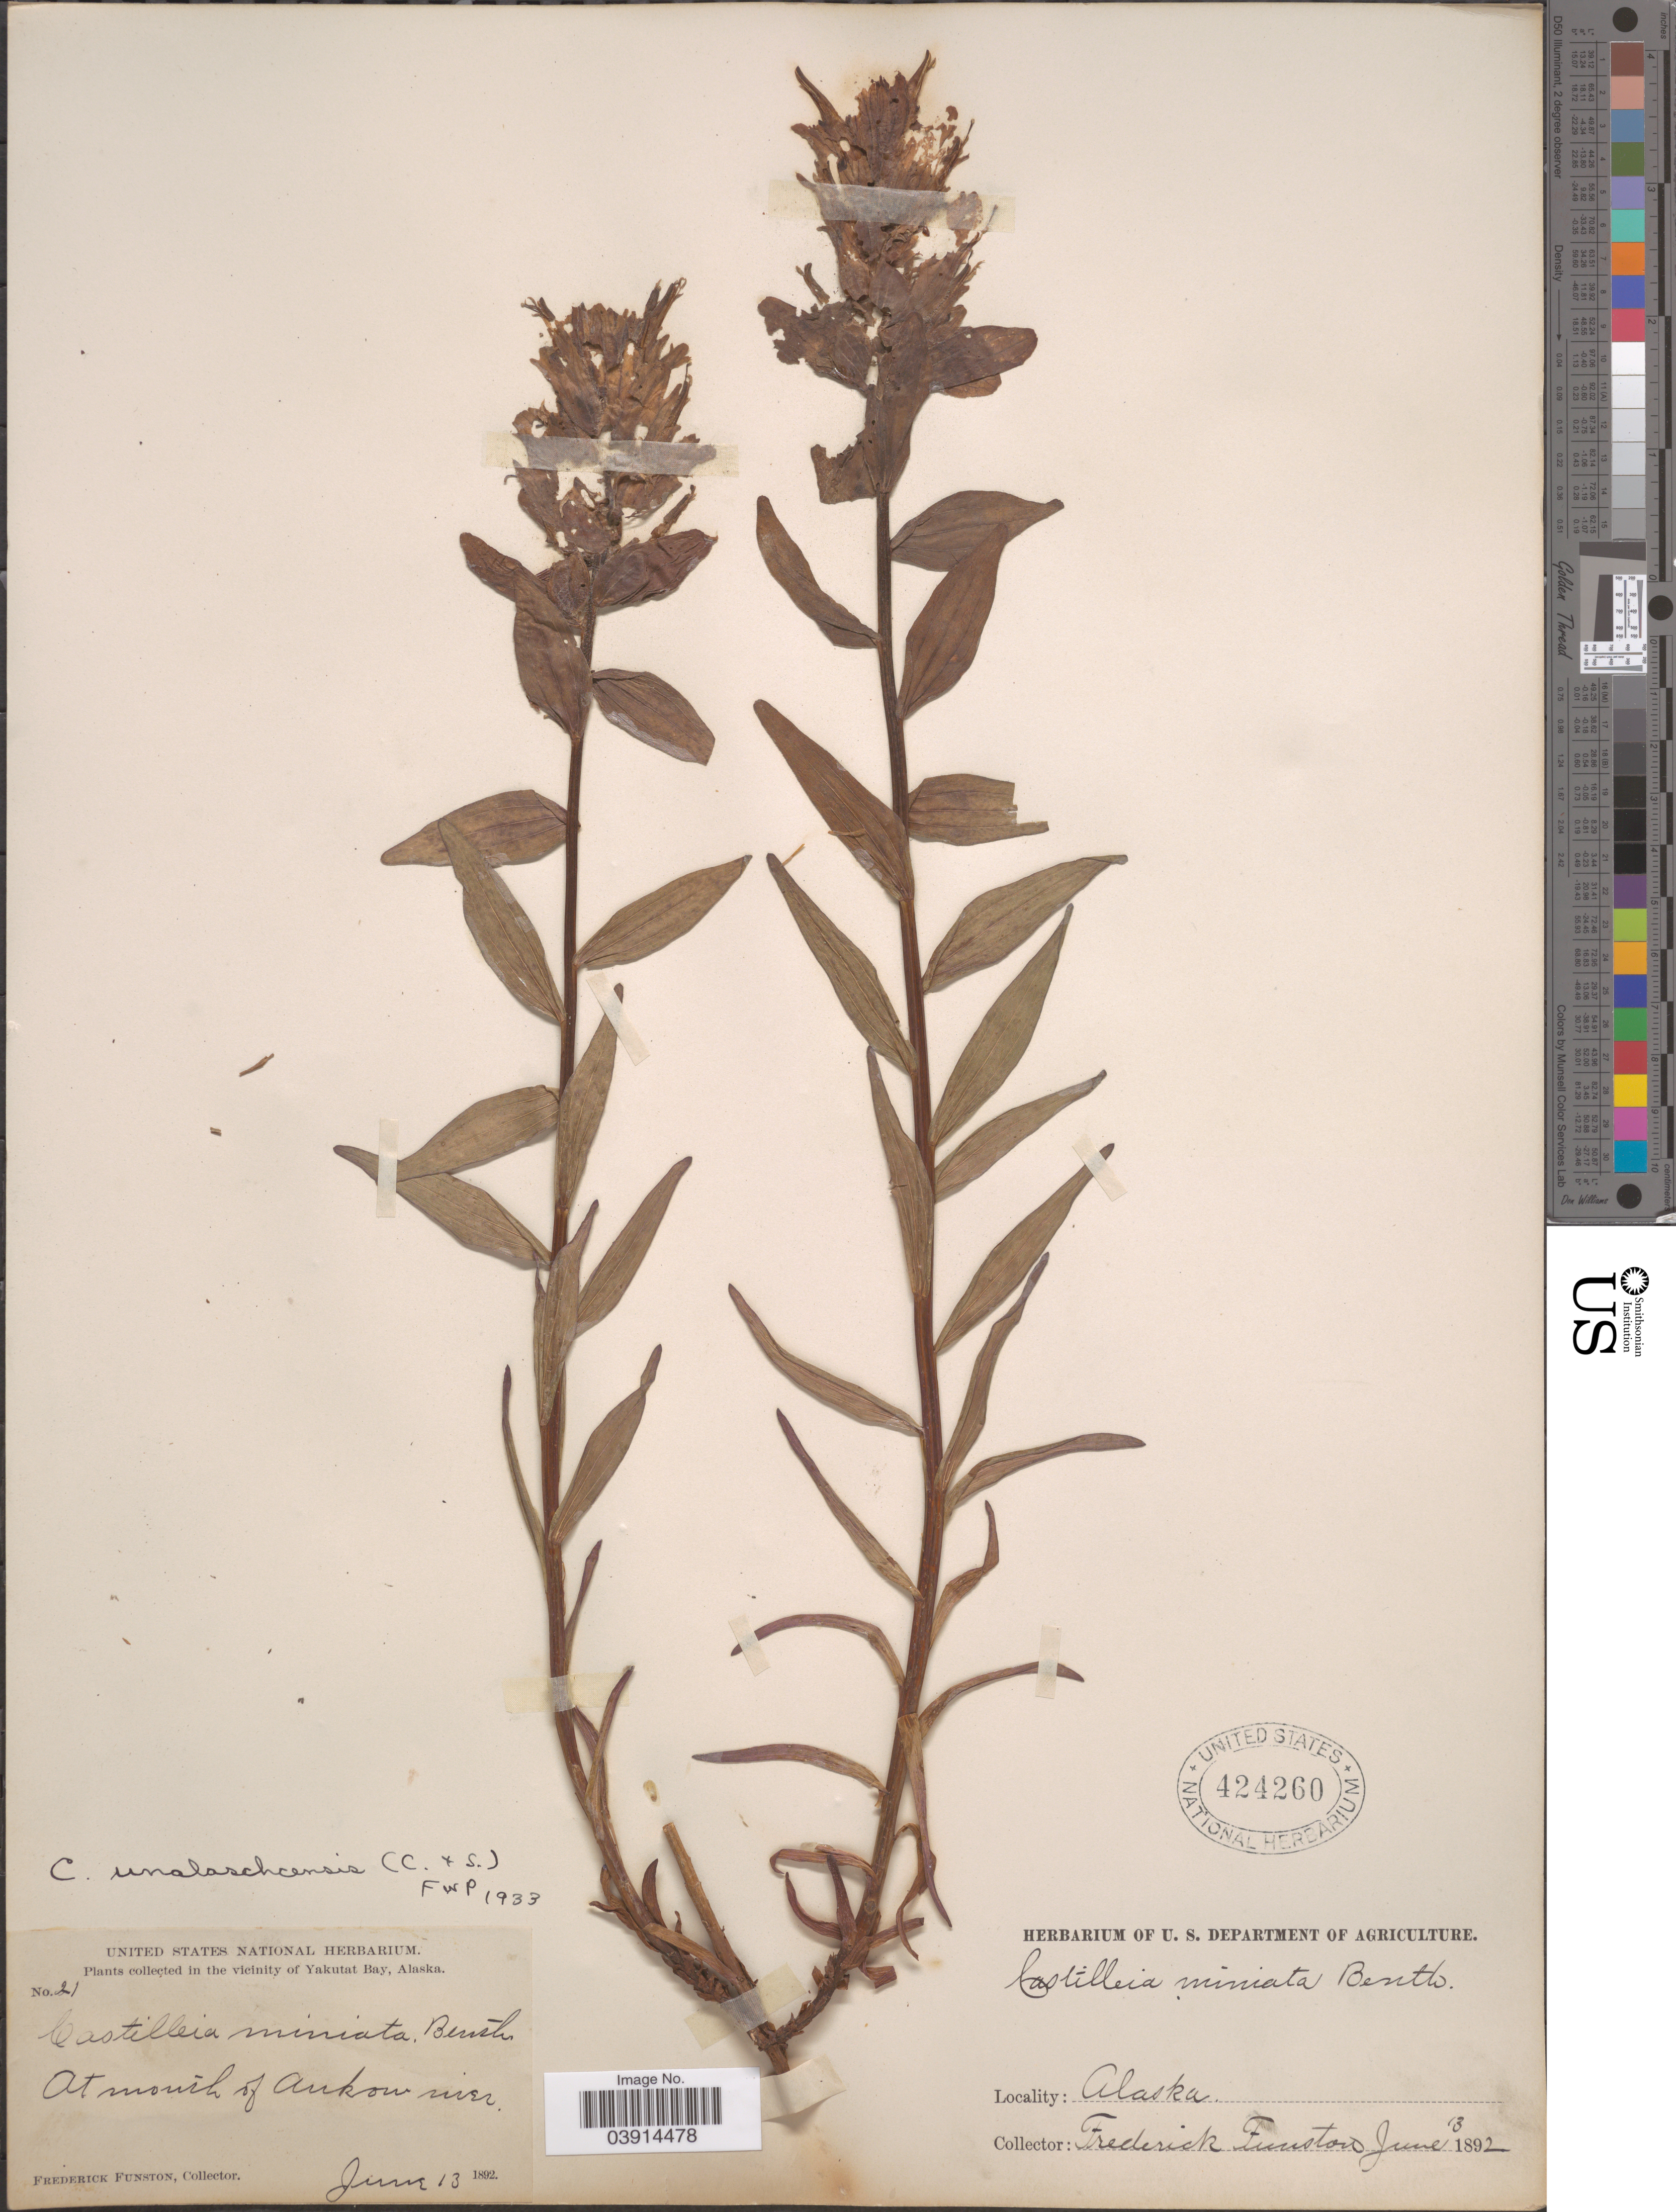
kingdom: Plantae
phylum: Tracheophyta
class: Magnoliopsida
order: Lamiales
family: Orobanchaceae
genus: Castilleja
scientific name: Castilleja unalaschcensis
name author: (Cham. & Schltdl.) Malte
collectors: F. Funston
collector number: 21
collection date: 1892-06-13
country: United States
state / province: Alaska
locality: In the vicinity of Yakutat Bay. At mouth of Ankow river.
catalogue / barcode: US 424260